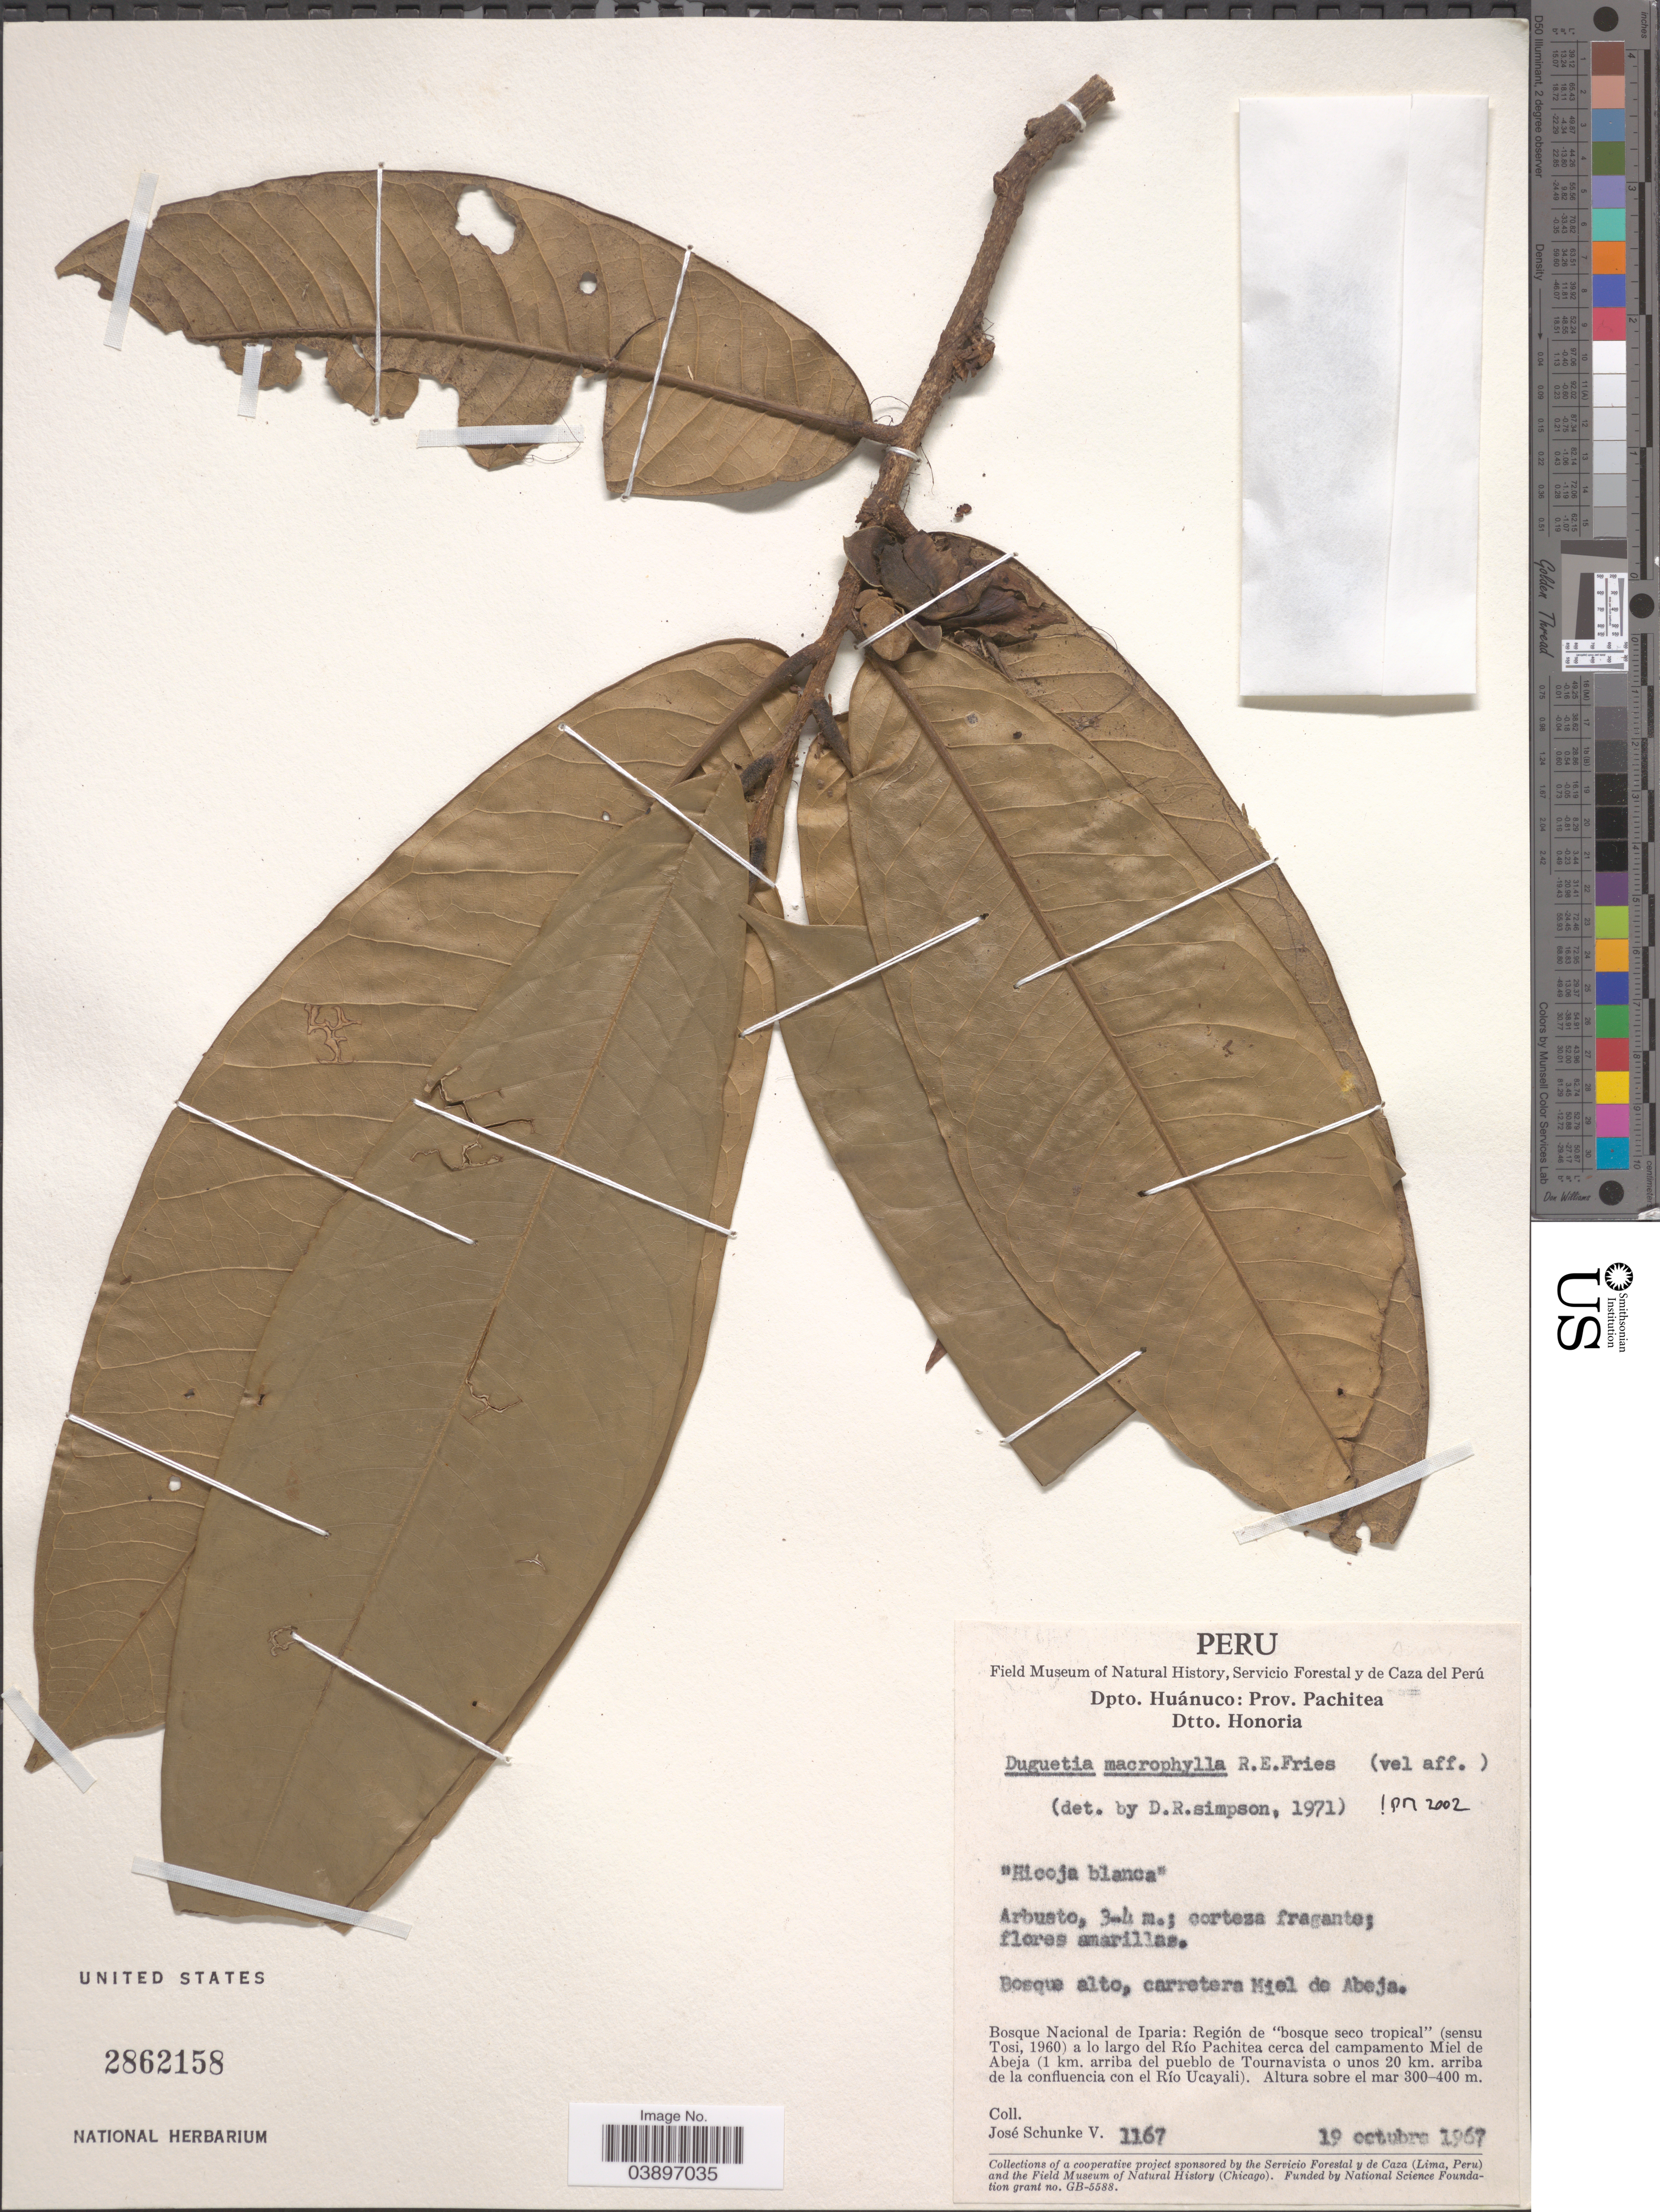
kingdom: Plantae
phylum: Tracheophyta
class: Magnoliopsida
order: Magnoliales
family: Annonaceae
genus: Duguetia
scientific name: Duguetia macrophylla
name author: R.E. Fr.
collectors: J. Schunke Vigo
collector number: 1167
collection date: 1967-10-19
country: Peru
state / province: Huánuco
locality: Dpto. Huánuco: Prov. Pachitea. Dtto. Honoria. Bosque alto, carretera Miel de Abeja. Bosque Nacional de Iparia: Región de "bosque seco tropical" (sensu Tosi, 1960) a lo largo del Río Pachitea cerca del campamento Miel de Abeja (1 km. arriba del pueblo de Tournavista o unos 20 km. arriba de la confluencia con el Río Ucayali).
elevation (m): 300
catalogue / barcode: US 2862158